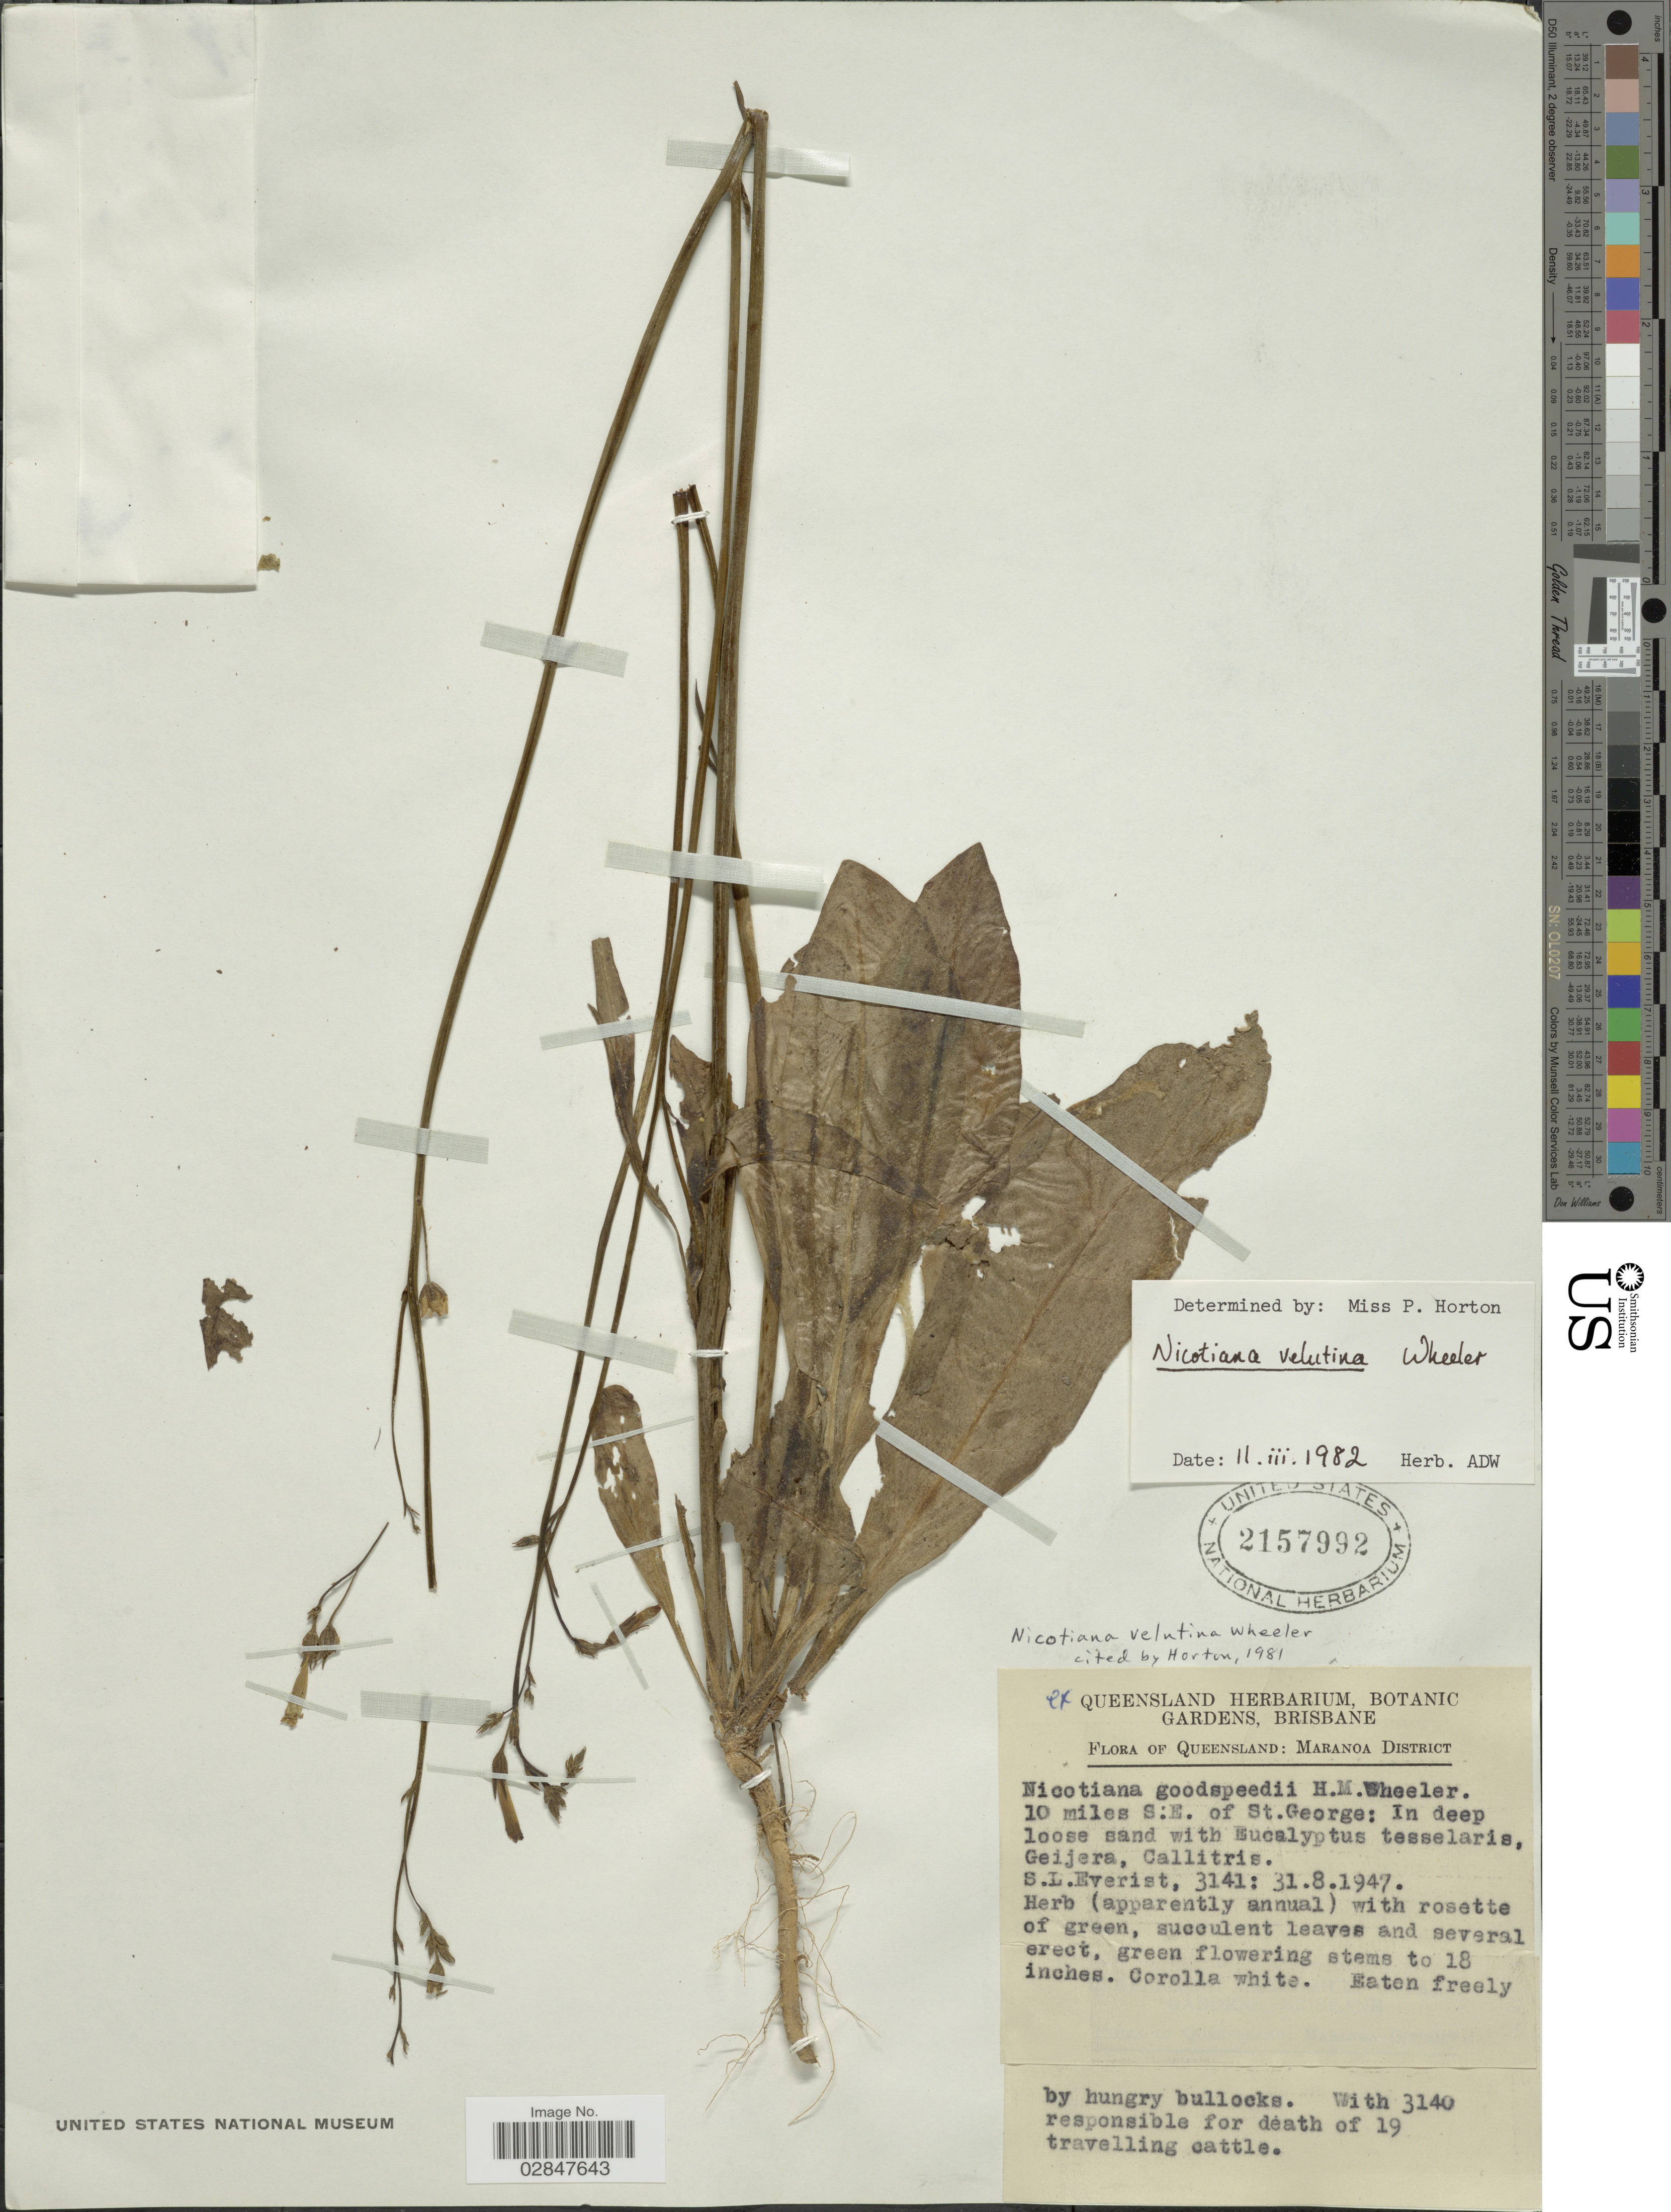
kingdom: Plantae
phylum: Tracheophyta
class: Magnoliopsida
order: Solanales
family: Solanaceae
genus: Nicotiana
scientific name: Nicotiana velutina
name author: H.-M. Wheeler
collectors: S. Everist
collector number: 3141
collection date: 1947-08-31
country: Australia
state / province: Queensland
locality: Maranoa District. 10 miles S. E. of St. George.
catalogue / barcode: US 2157992